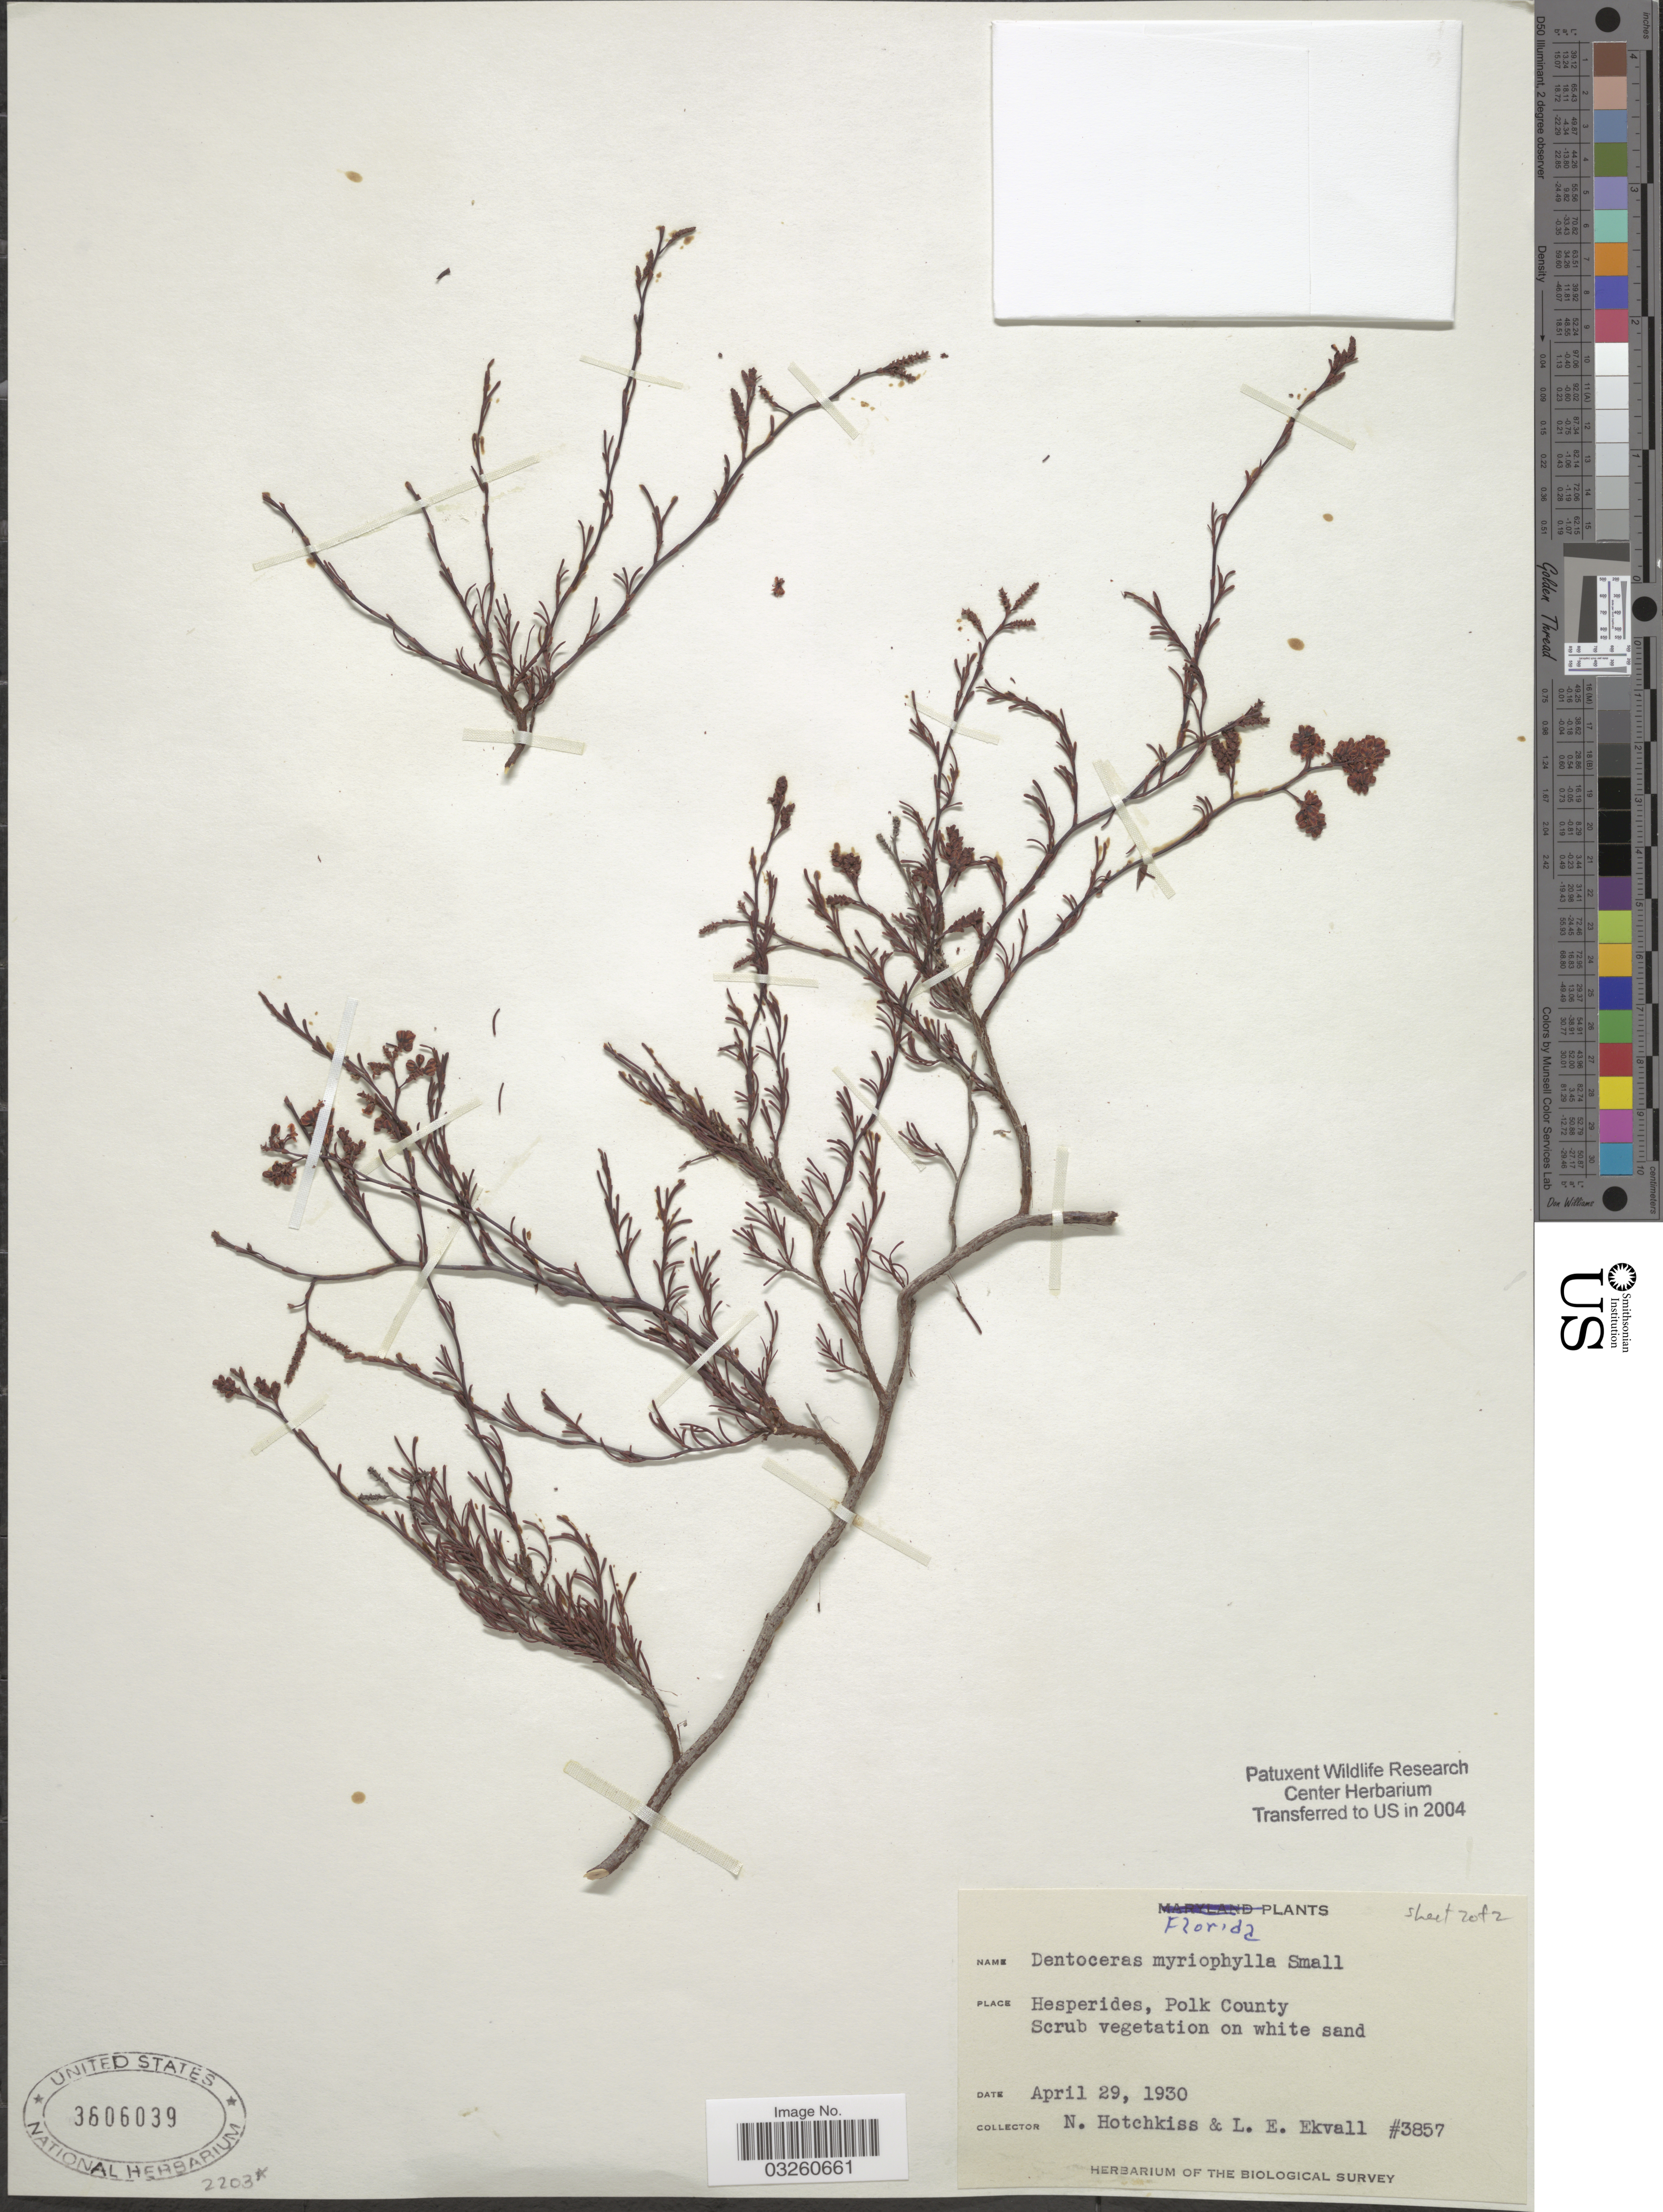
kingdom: Plantae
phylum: Tracheophyta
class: Magnoliopsida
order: Caryophyllales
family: Polygonaceae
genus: Polygonella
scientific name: Polygonella myriophylla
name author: (Small) Horton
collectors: N. Hotchkiss & L. Ekvall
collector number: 3857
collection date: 1930-04-29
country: United States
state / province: Florida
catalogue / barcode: US 3606039